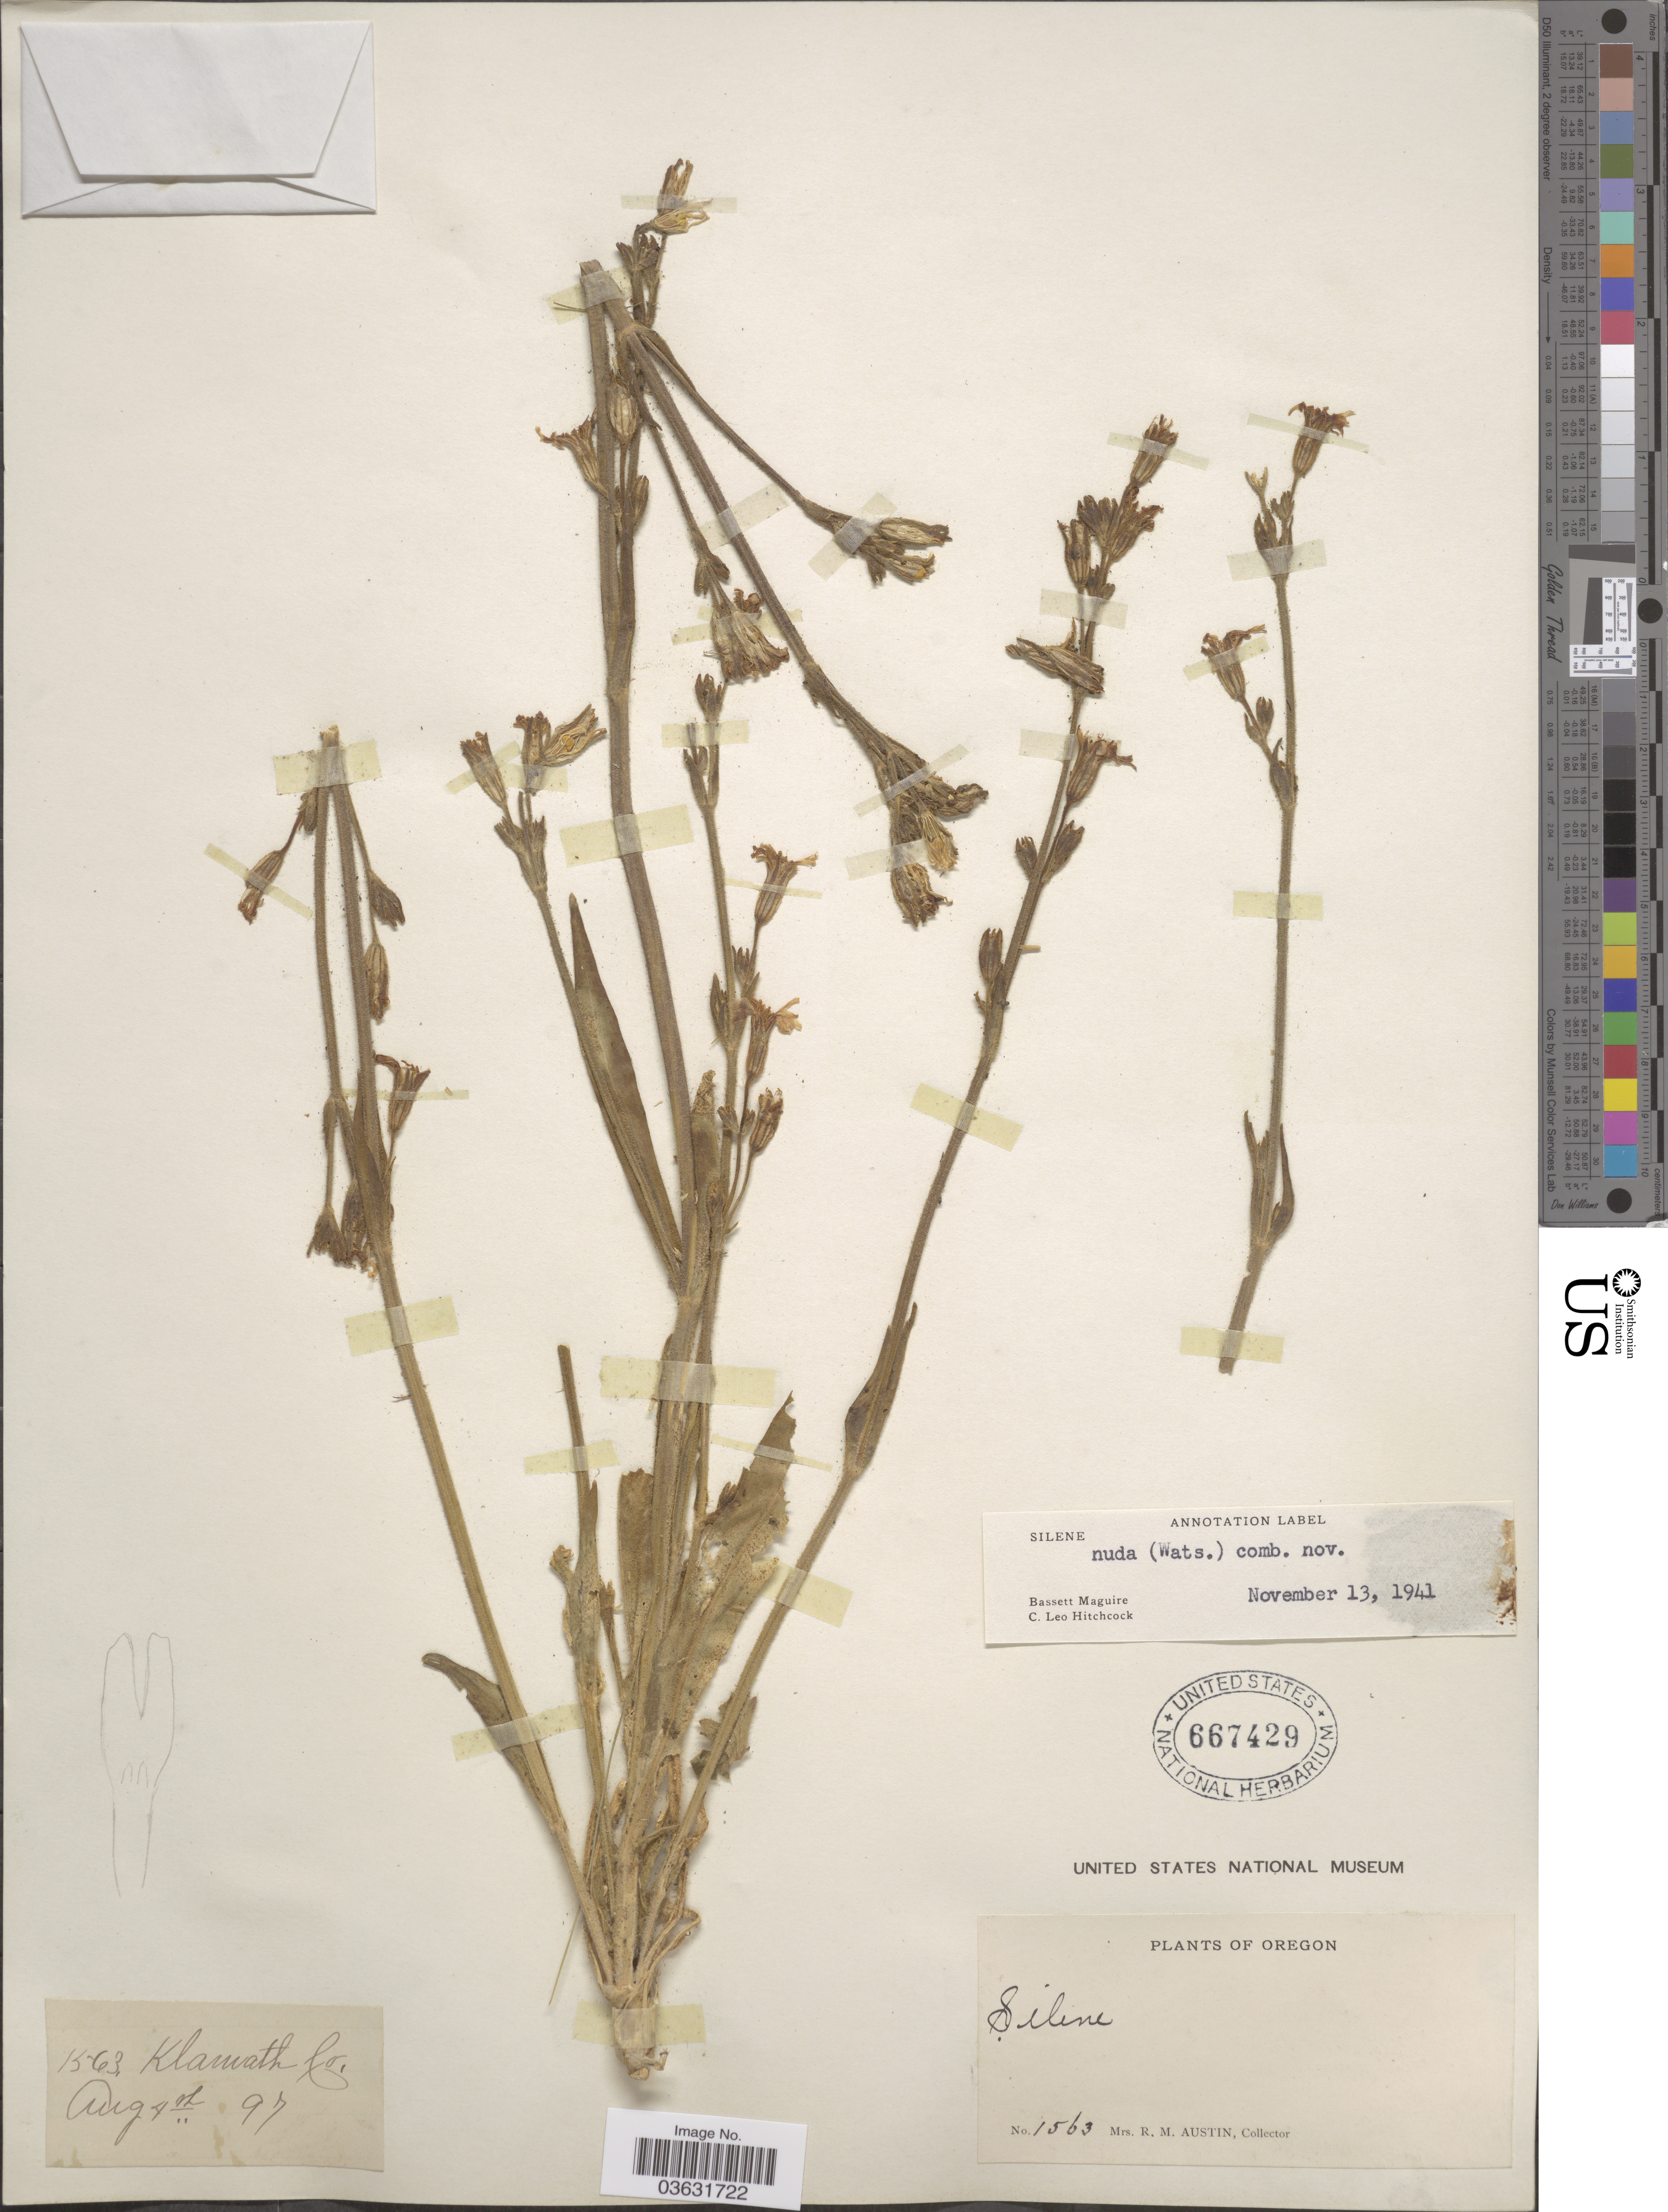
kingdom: Plantae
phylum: Tracheophyta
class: Magnoliopsida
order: Caryophyllales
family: Caryophyllaceae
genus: Silene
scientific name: Silene nuda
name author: (S. Watson) C.L. Hitchc. & Maguire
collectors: R. Austin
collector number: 1563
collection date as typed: Transcribed d/m/y: 4/8/97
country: United States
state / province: Oregon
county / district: Klamath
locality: Klamath Co.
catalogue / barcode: US 667429